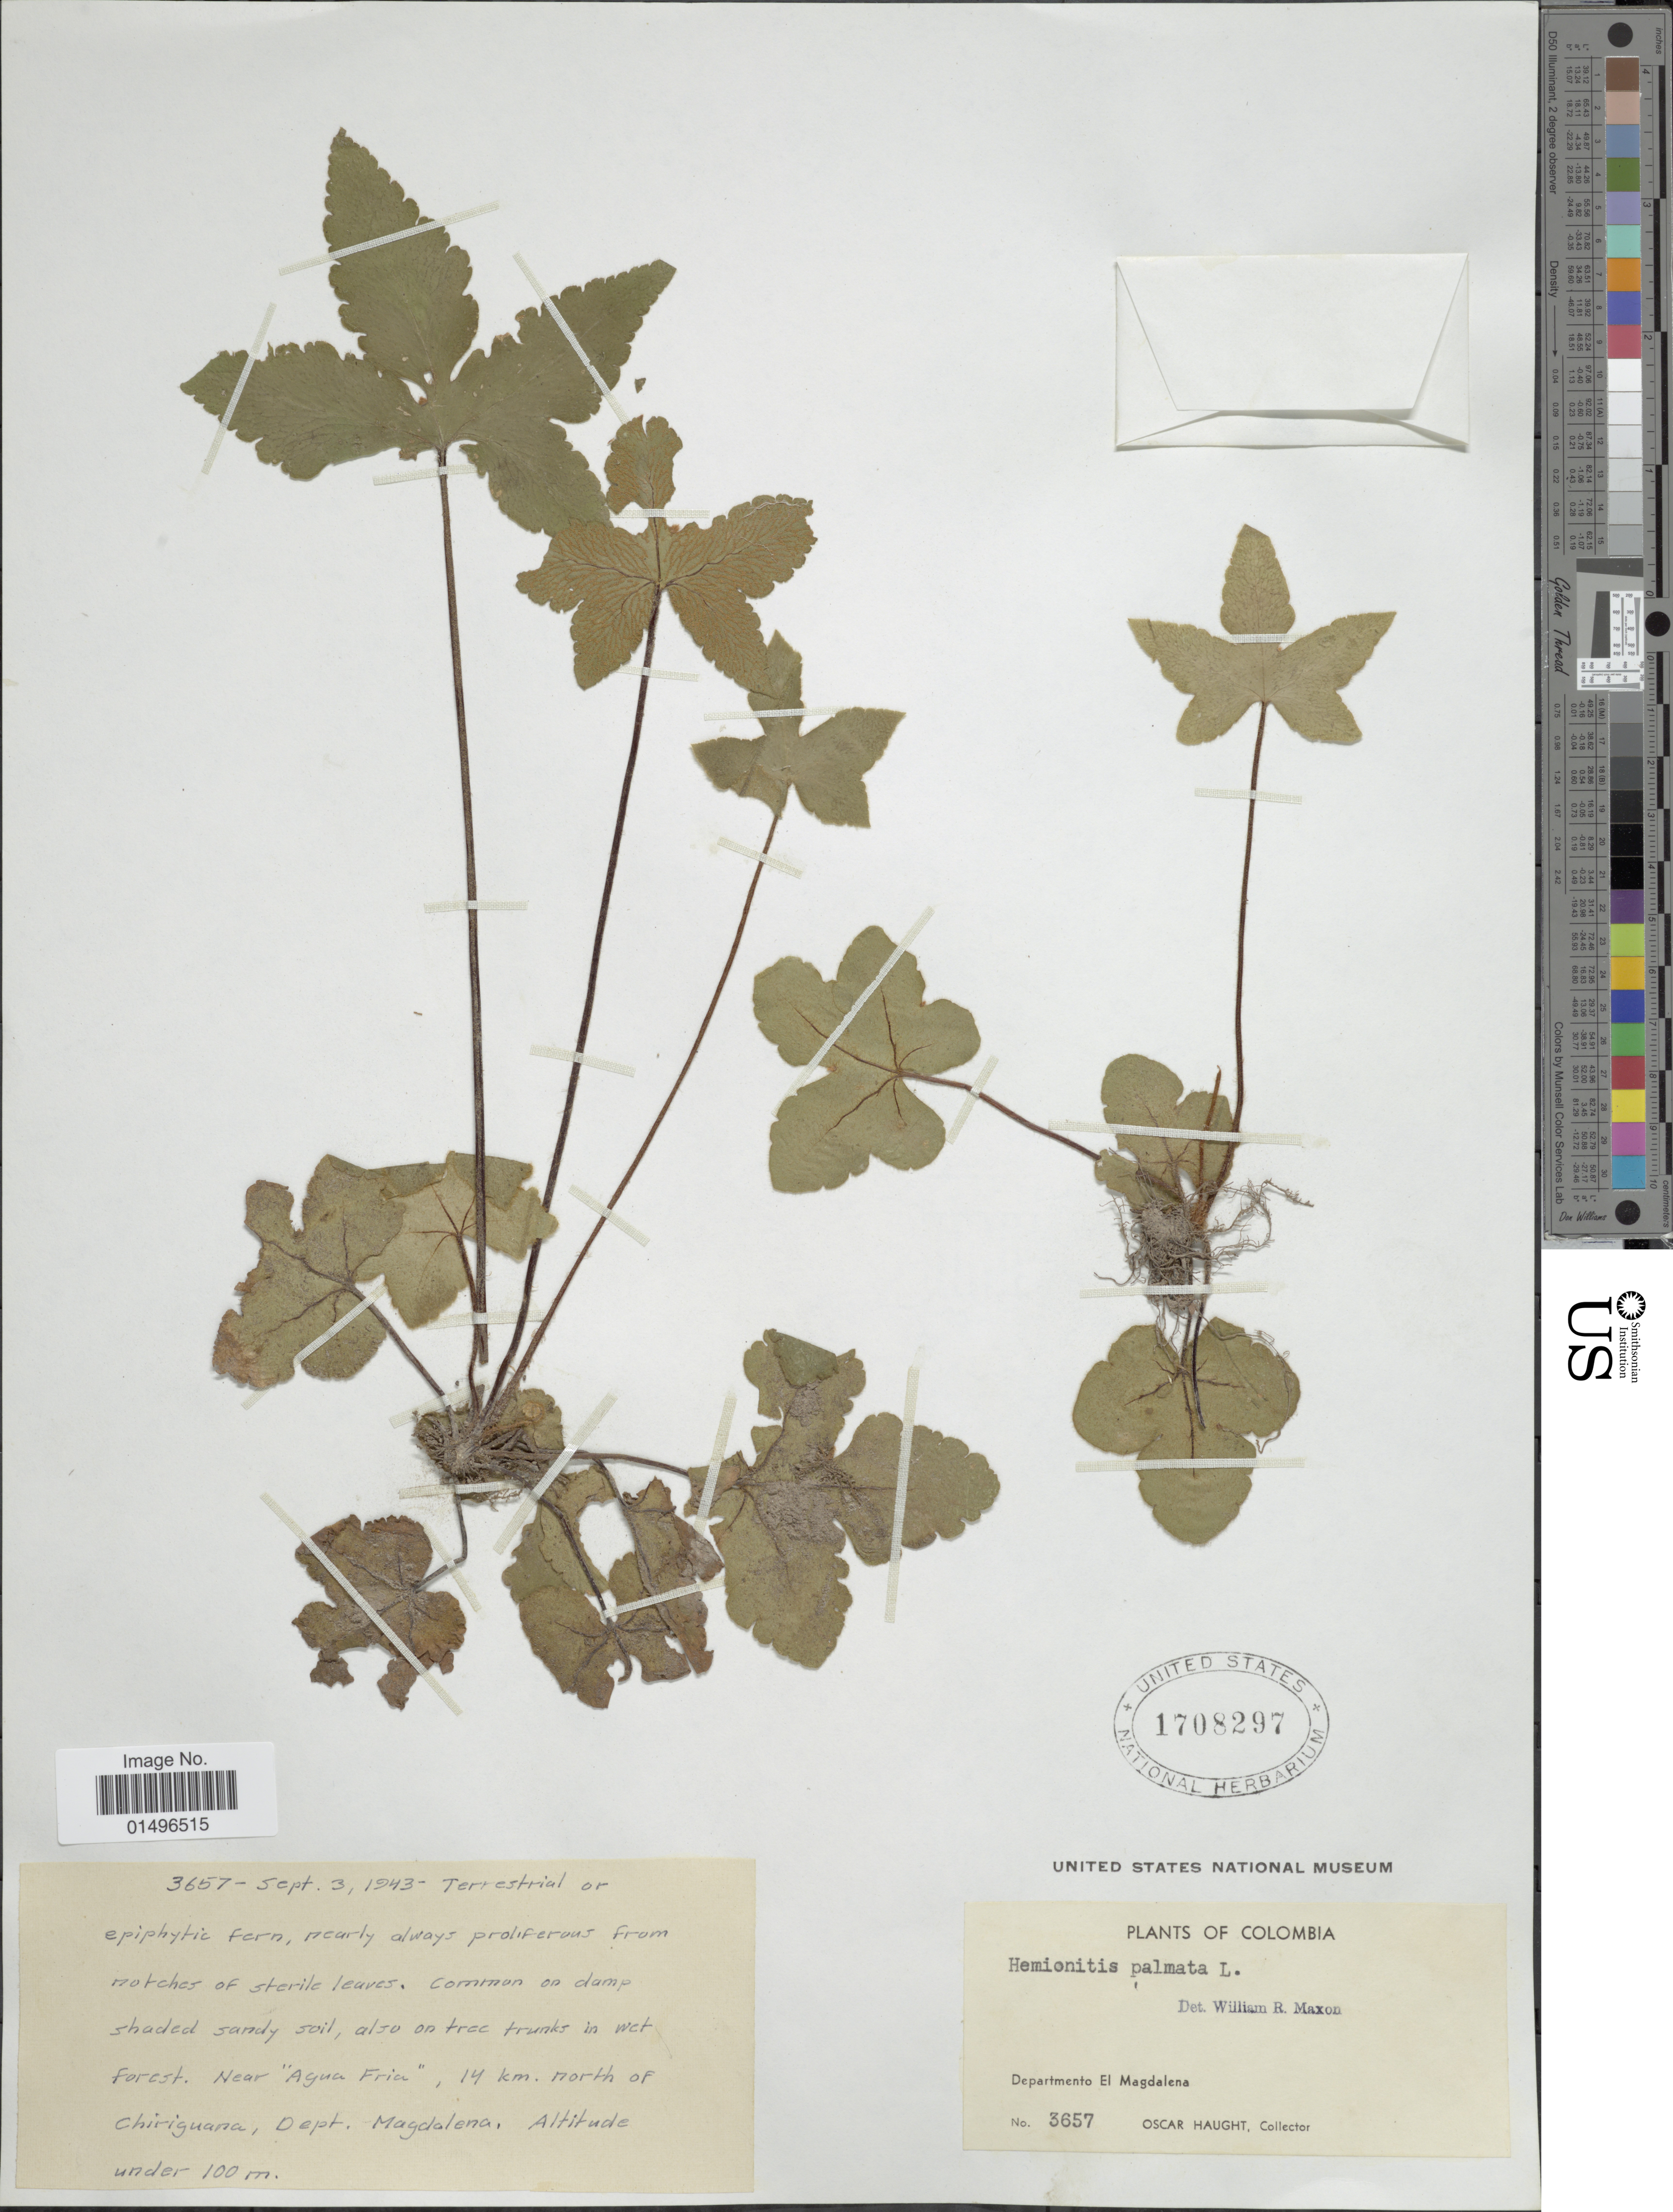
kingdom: Plantae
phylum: Tracheophyta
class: Polypodiopsida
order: Polypodiales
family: Pteridaceae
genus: Hemionitis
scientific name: Hemionitis palmata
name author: L.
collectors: O. L. Haught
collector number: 3657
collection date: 1943-09-03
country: Colombia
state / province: Magdalena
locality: Colombia, Departmento El Magdalena. Near "Agua Fria", 14 km. north of Chiriguana.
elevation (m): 100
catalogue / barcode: US 1708297